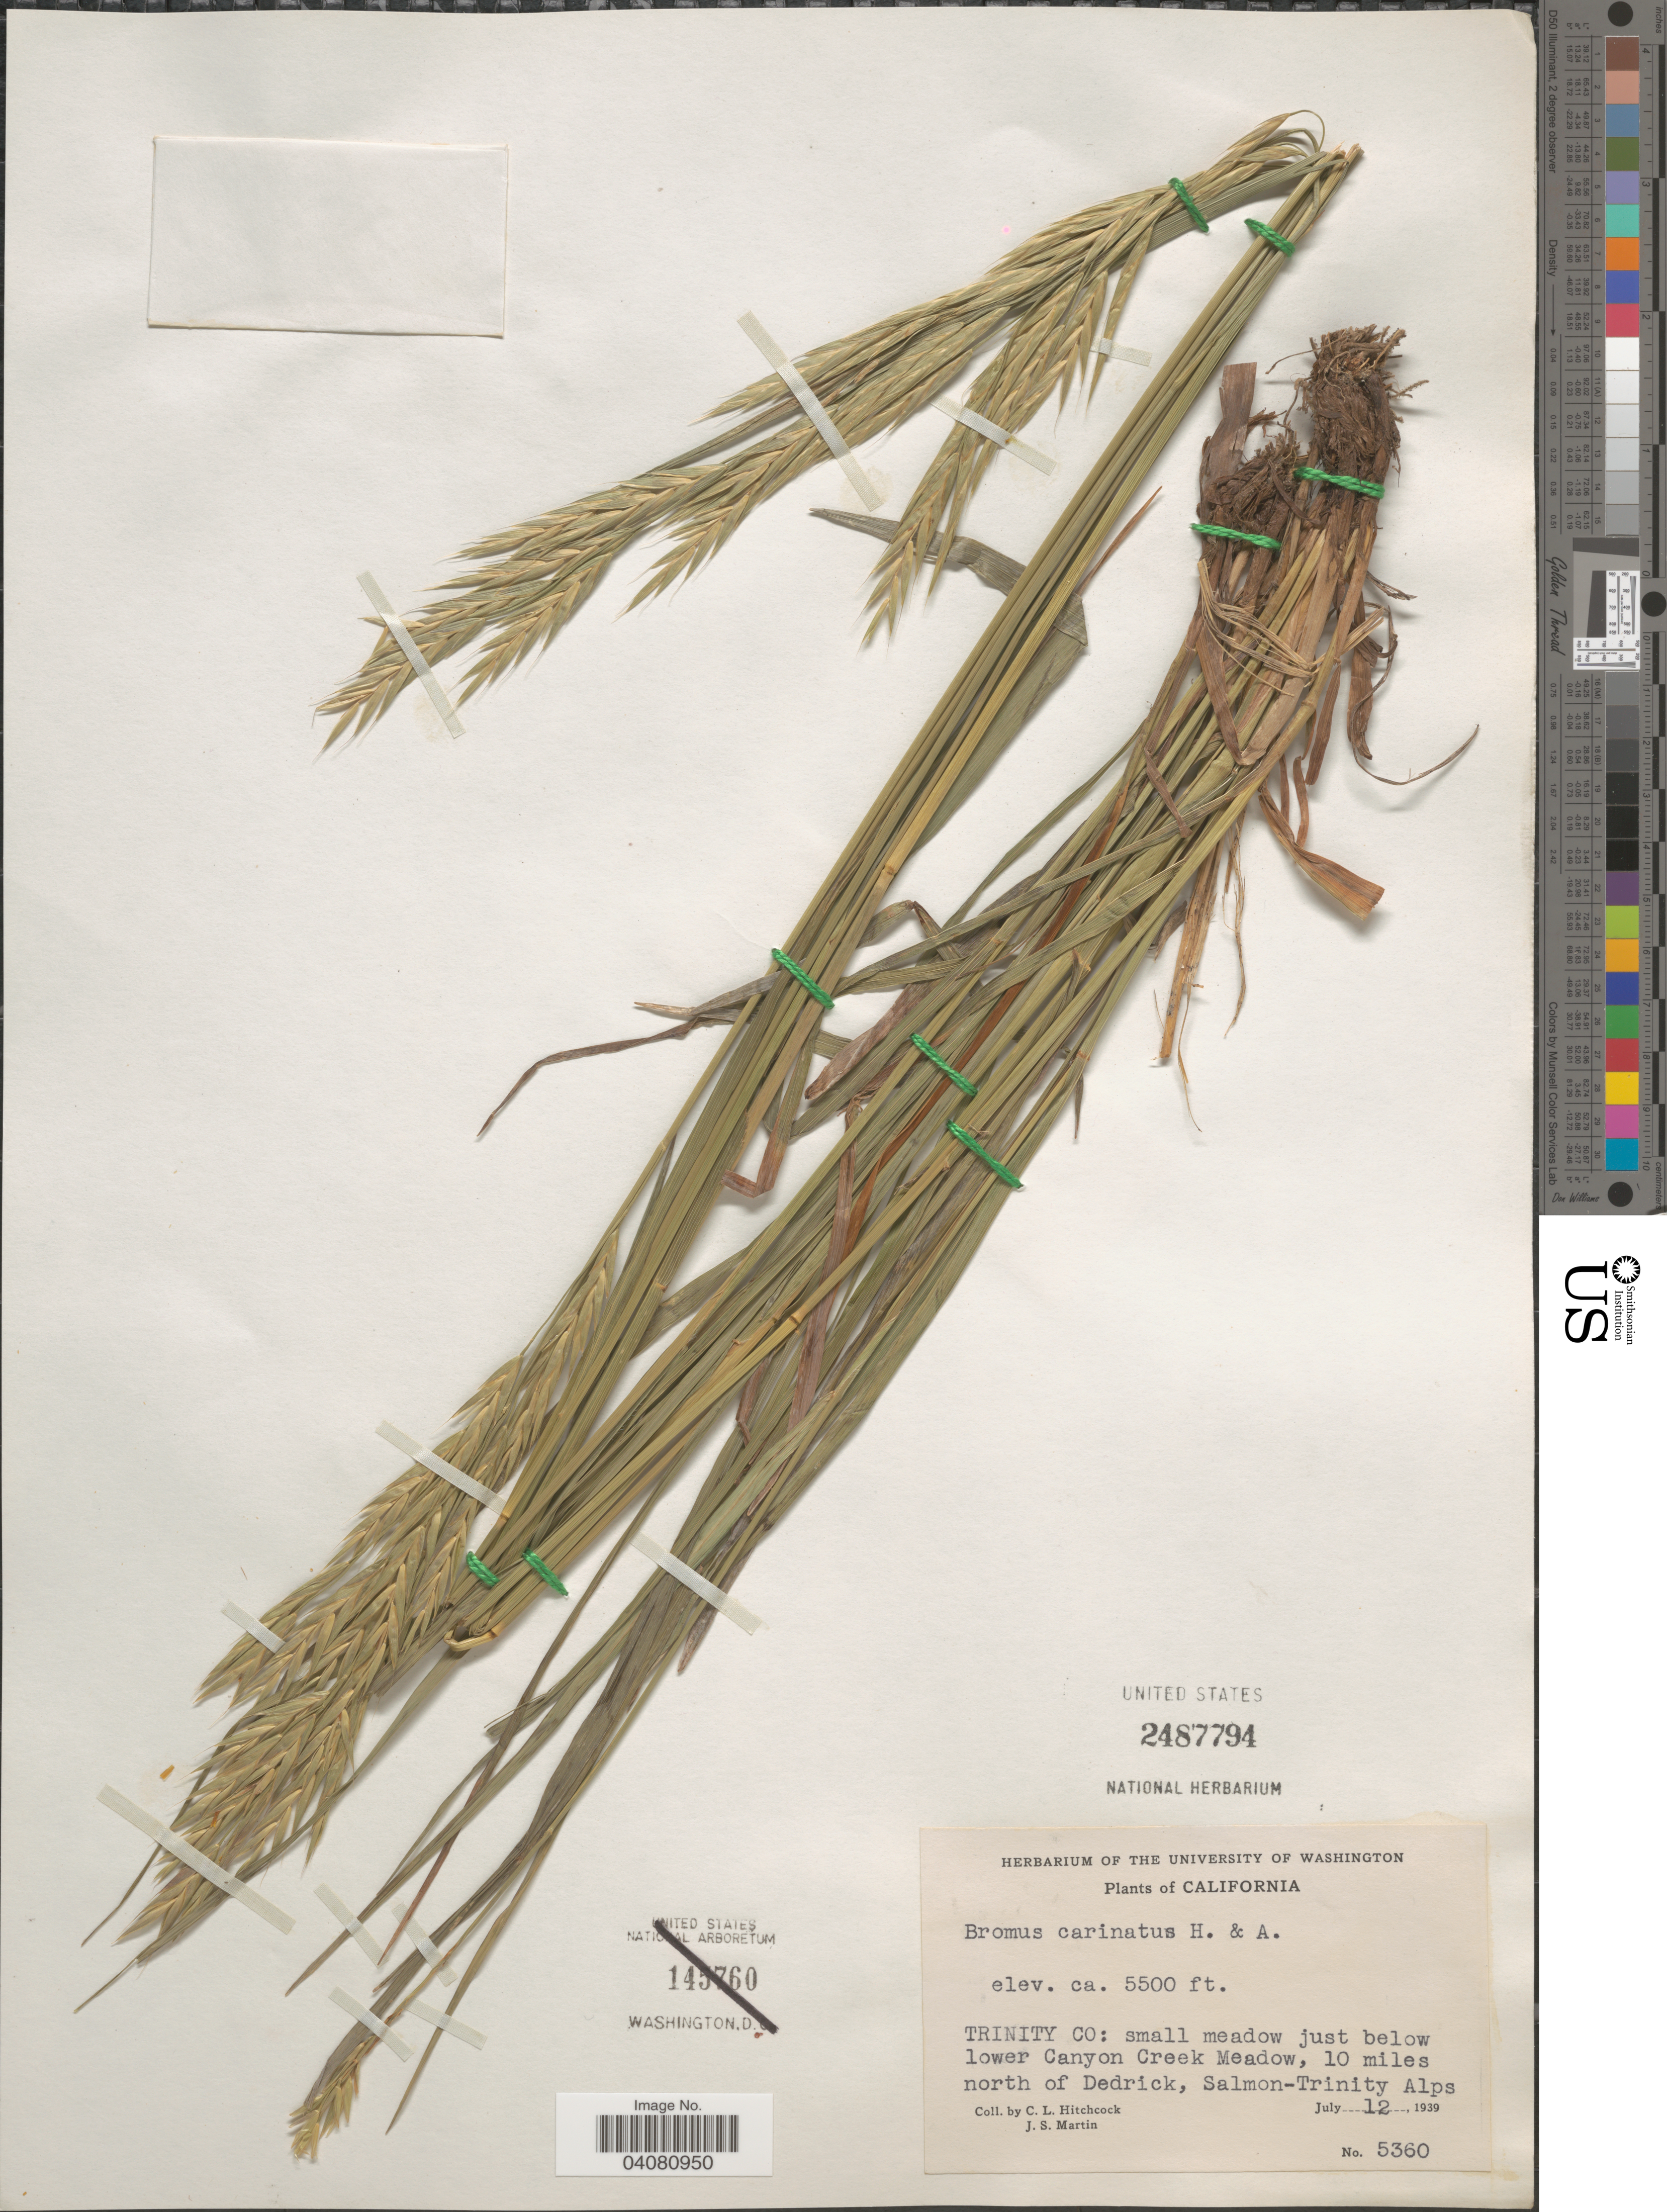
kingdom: Plantae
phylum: Tracheophyta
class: Liliopsida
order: Poales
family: Poaceae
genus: Bromus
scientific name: Bromus carinatus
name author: Hook. & Arn.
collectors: C. L. Hitchcock & J. S. Martin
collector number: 5360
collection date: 1939-07-12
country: United States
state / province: California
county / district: Trinity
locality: Trinity Co: small meadow just below lower Canyon Creek Meadow, 10 miles north of Dedrick, Salmon-Trinity Alps.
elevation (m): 1676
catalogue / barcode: US 2487794